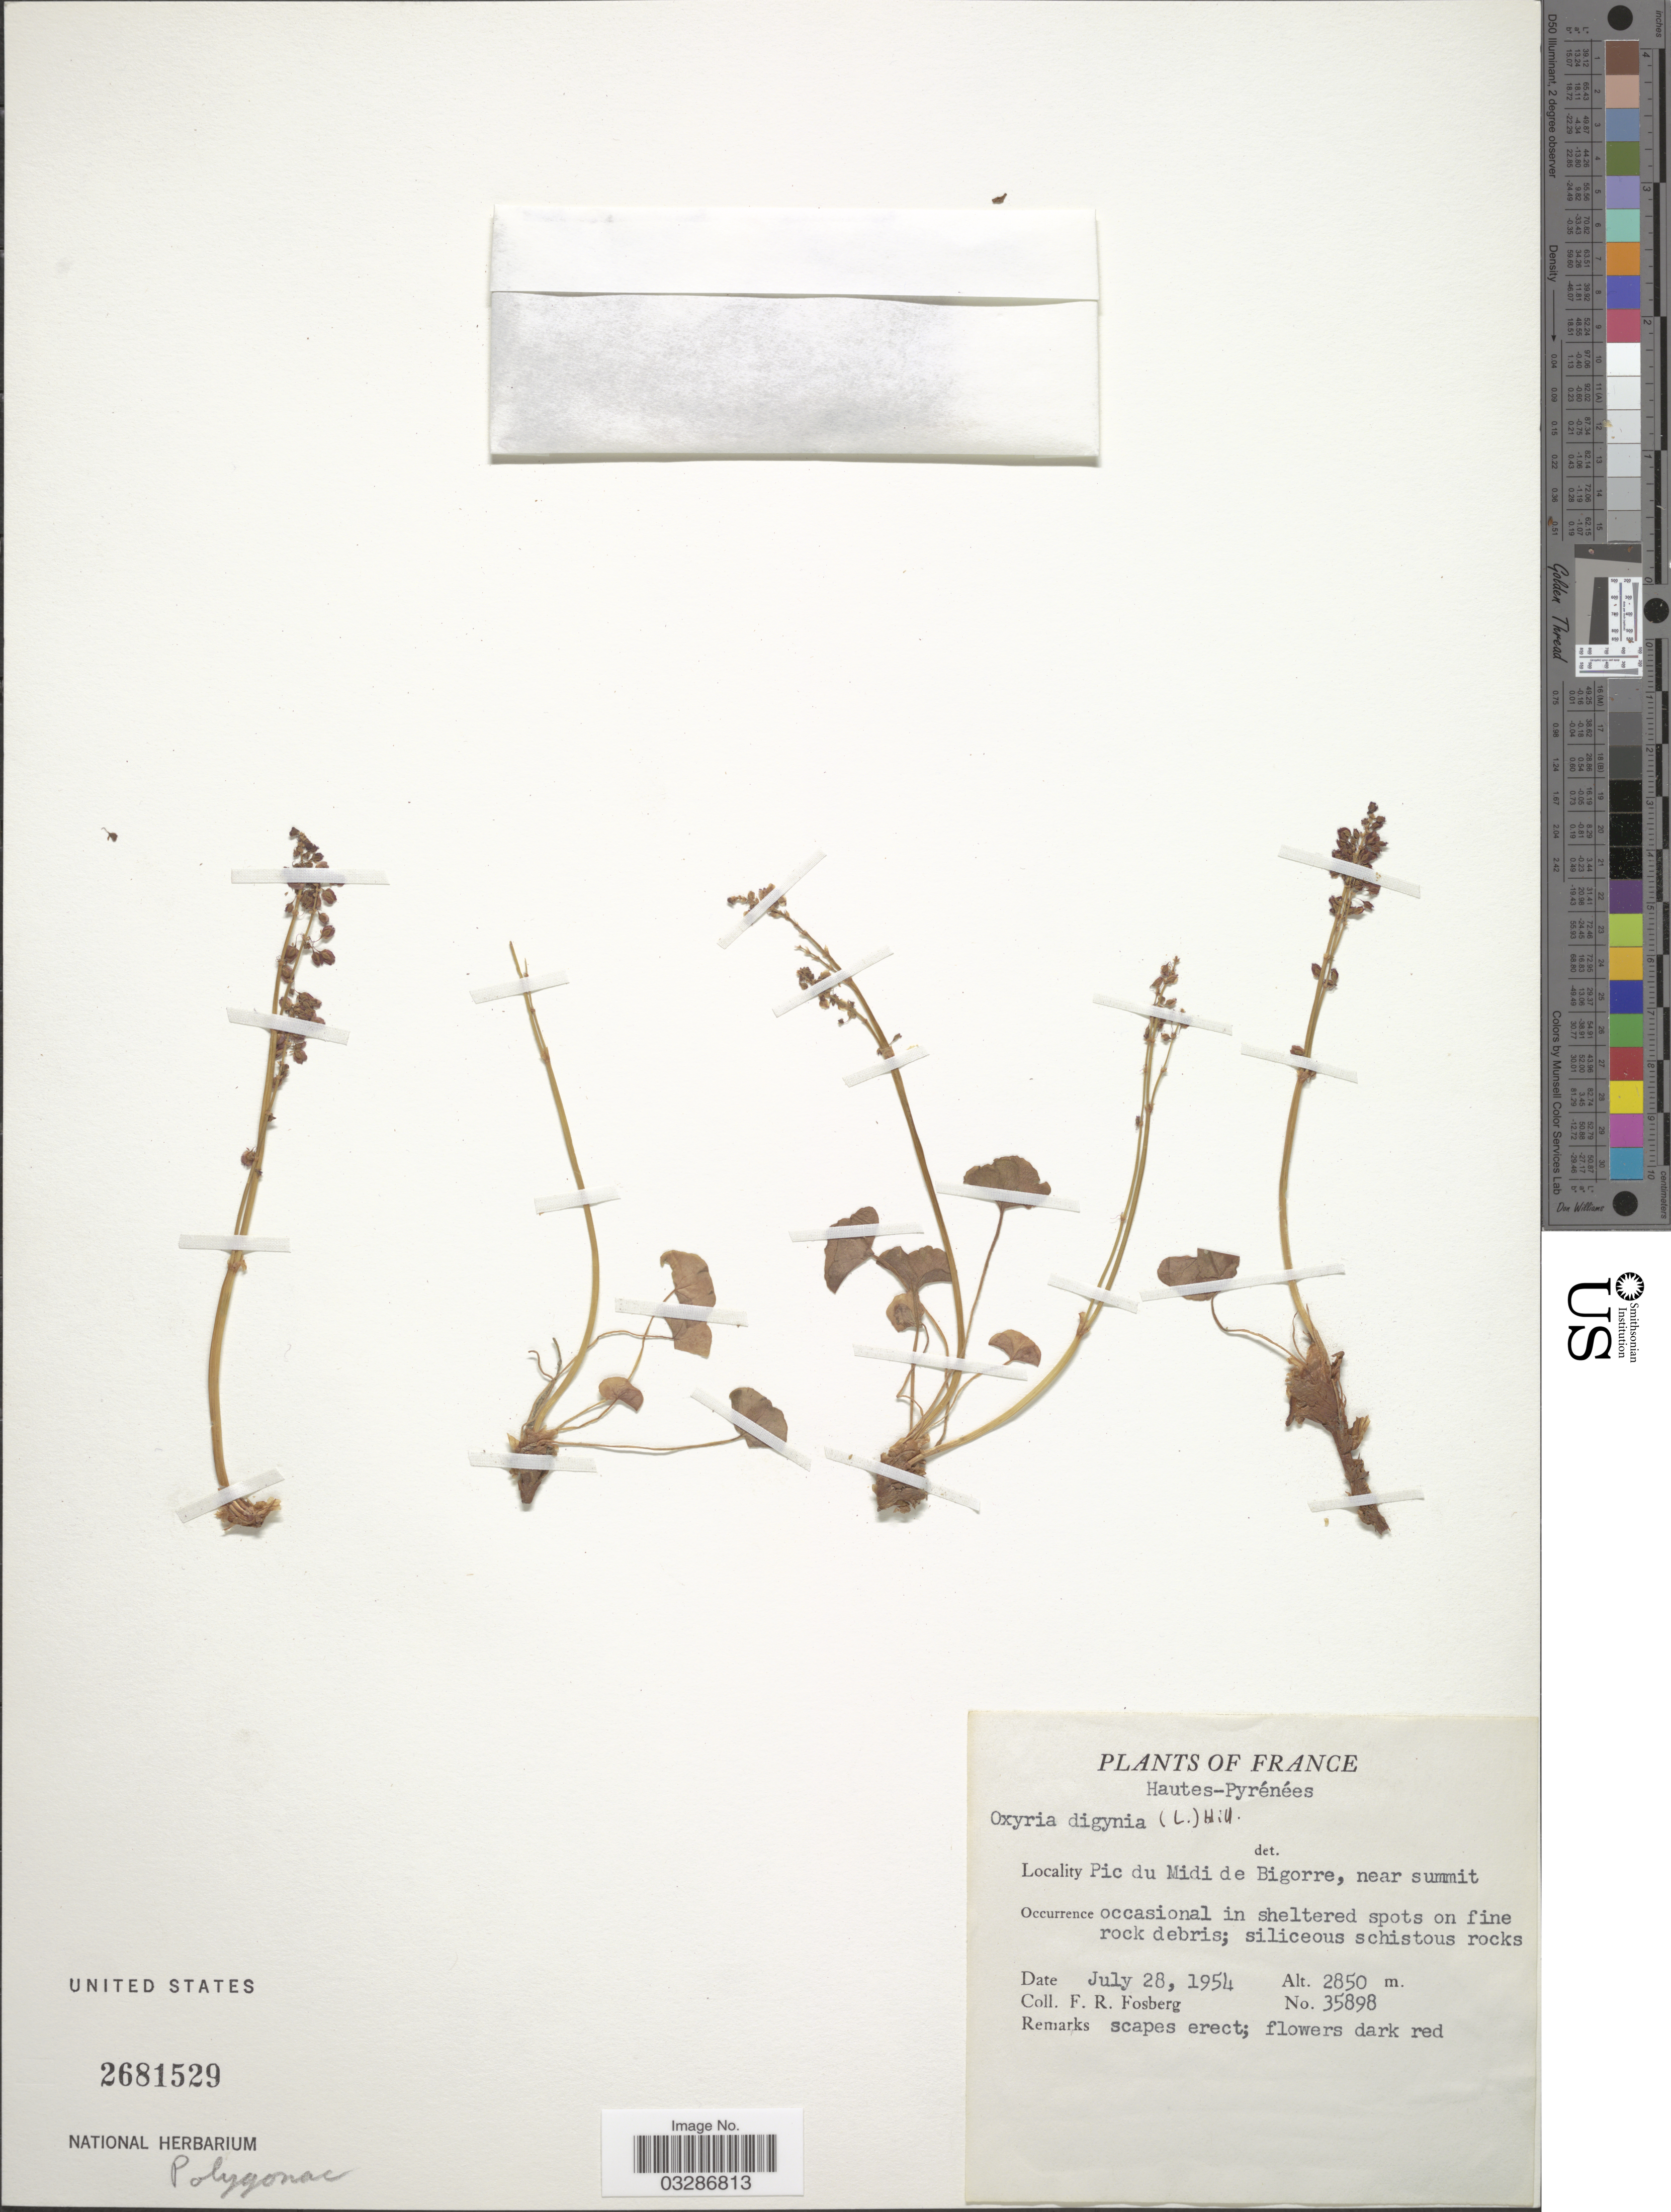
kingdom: Plantae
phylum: Tracheophyta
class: Magnoliopsida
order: Caryophyllales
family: Polygonaceae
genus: Oxyria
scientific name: Oxyria digyna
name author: (L.) Hill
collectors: F. R. Fosberg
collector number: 35898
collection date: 1954-07-28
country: France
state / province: Occitanie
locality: Hautes-Pyrénées. Pic du Midi de Bigorre, near summit.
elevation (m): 2850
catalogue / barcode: US 2681529